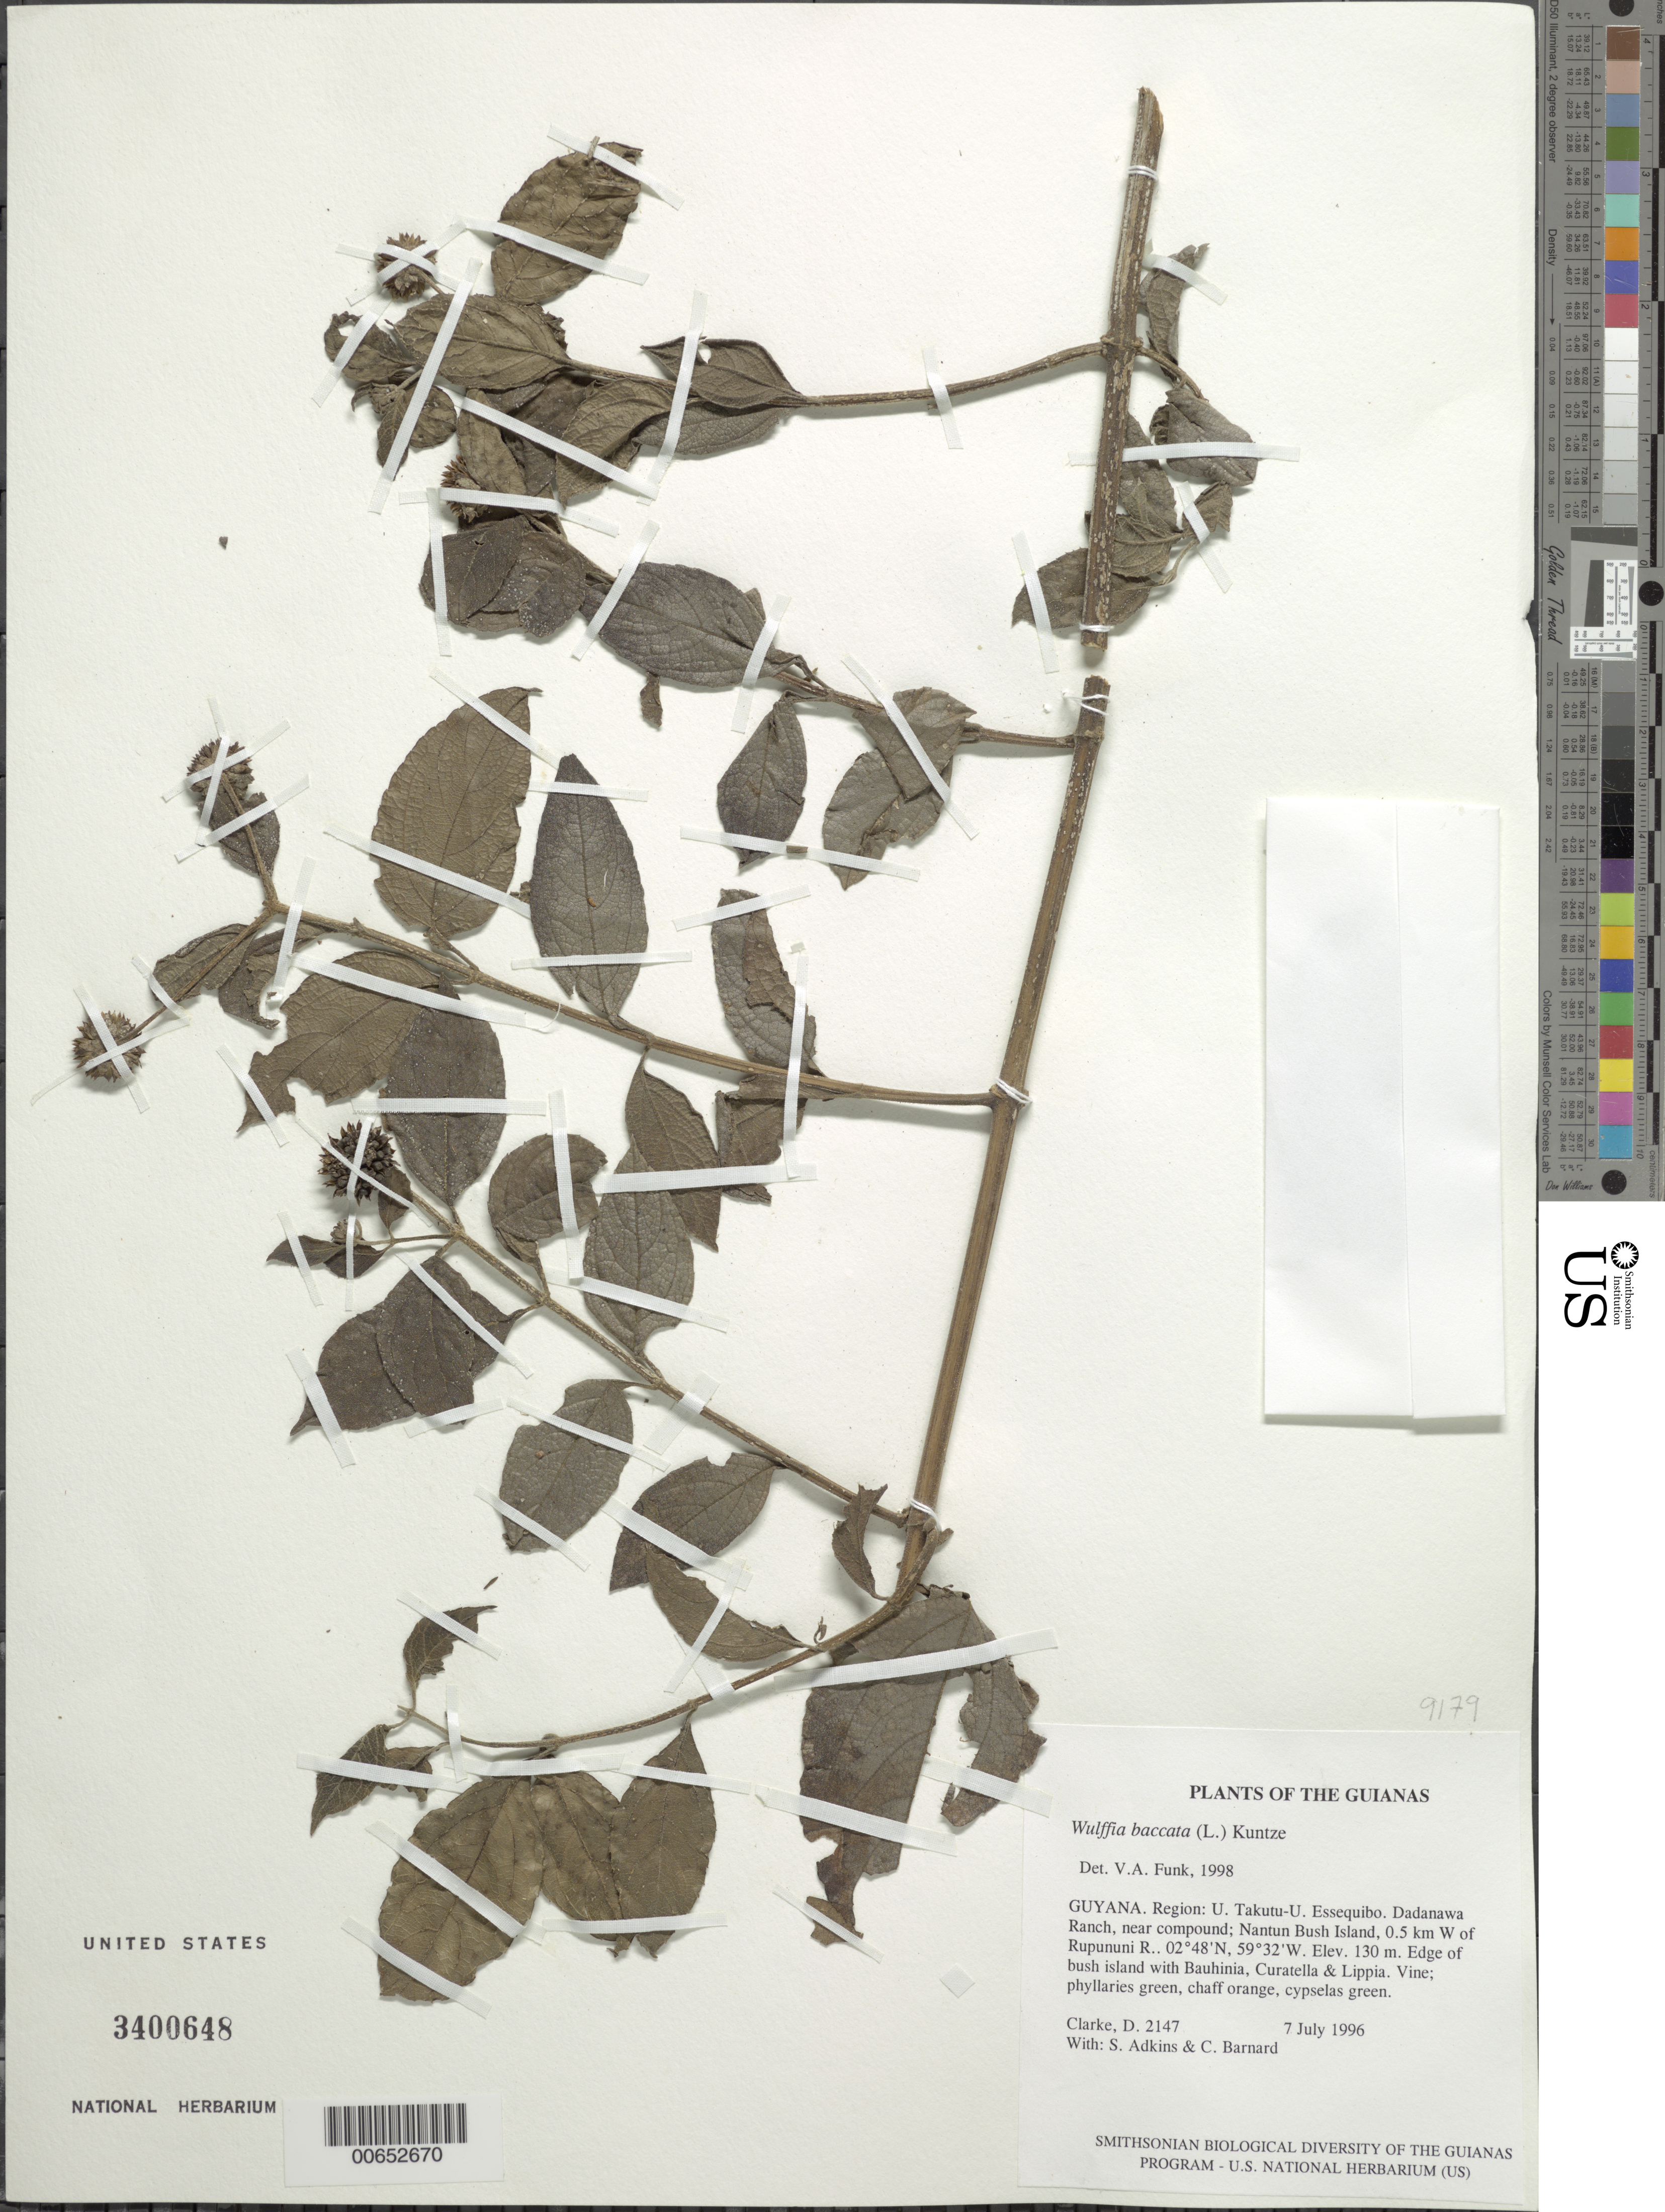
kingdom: Plantae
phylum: Tracheophyta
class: Magnoliopsida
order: Asterales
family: Asteraceae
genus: Wulffia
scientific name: Wulffia baccata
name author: (L. f.) Kuntze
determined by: Funk, Vicki A., (BOT), Smithsonian Institution - National Museum of Natural History (UNITED STATES)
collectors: H. D. Clarke, S. Adkins & C. Bernard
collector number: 2147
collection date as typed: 7 July 1996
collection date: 1996-07-07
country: Guyana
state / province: U. Takutu-U. Essequibo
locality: Dadanawa Ranch, near compound; Nantun Bush Island, 0.5 km W of Rupununi R.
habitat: Edge of bush island with Bauhinia, Curatella & Lippia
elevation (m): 130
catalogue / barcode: US 3400648